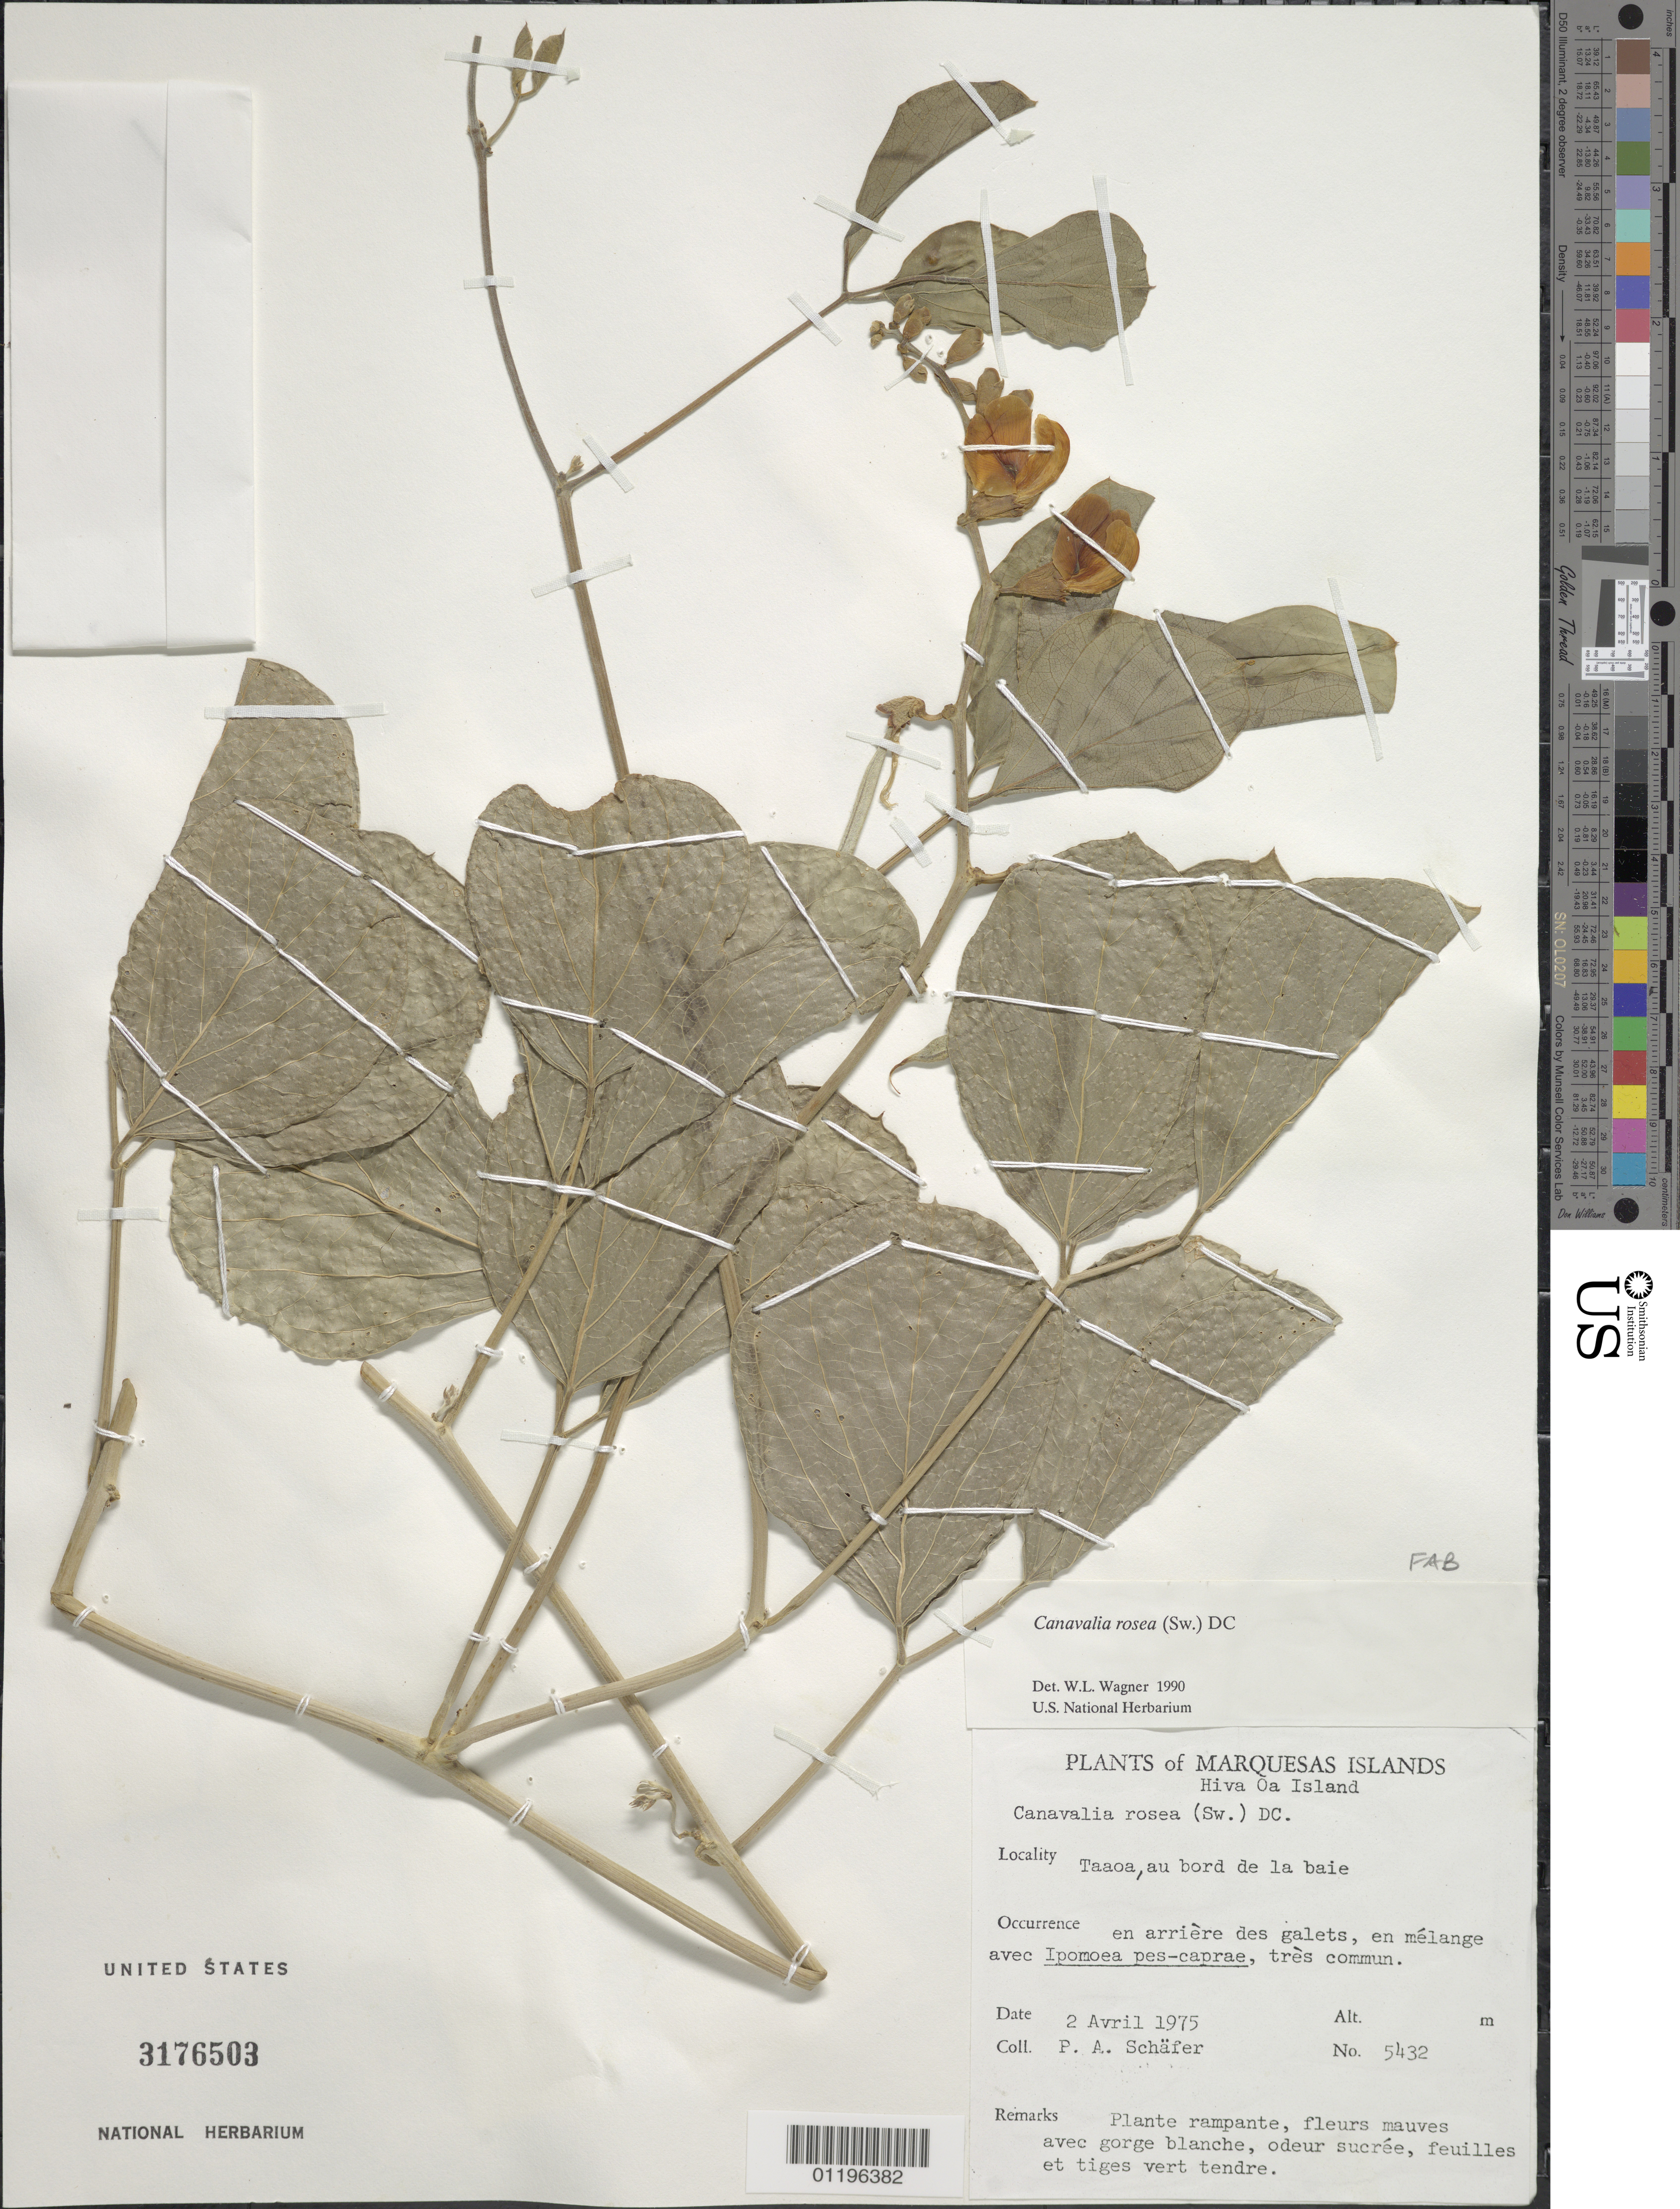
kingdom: Plantae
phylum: Tracheophyta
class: Magnoliopsida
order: Fabales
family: Fabaceae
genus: Canavalia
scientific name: Canavalia rosea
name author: (Sw.) DC.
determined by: Wagner, W. L., (BOT), Smithsonian Institution - National Museum of Natural History (UNITED STATES)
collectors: P. A. Schäfer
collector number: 5432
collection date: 1975-04-02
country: French Polynesia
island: Hiva Oa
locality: Taaoa, au bord de la baie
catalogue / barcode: US 3176503